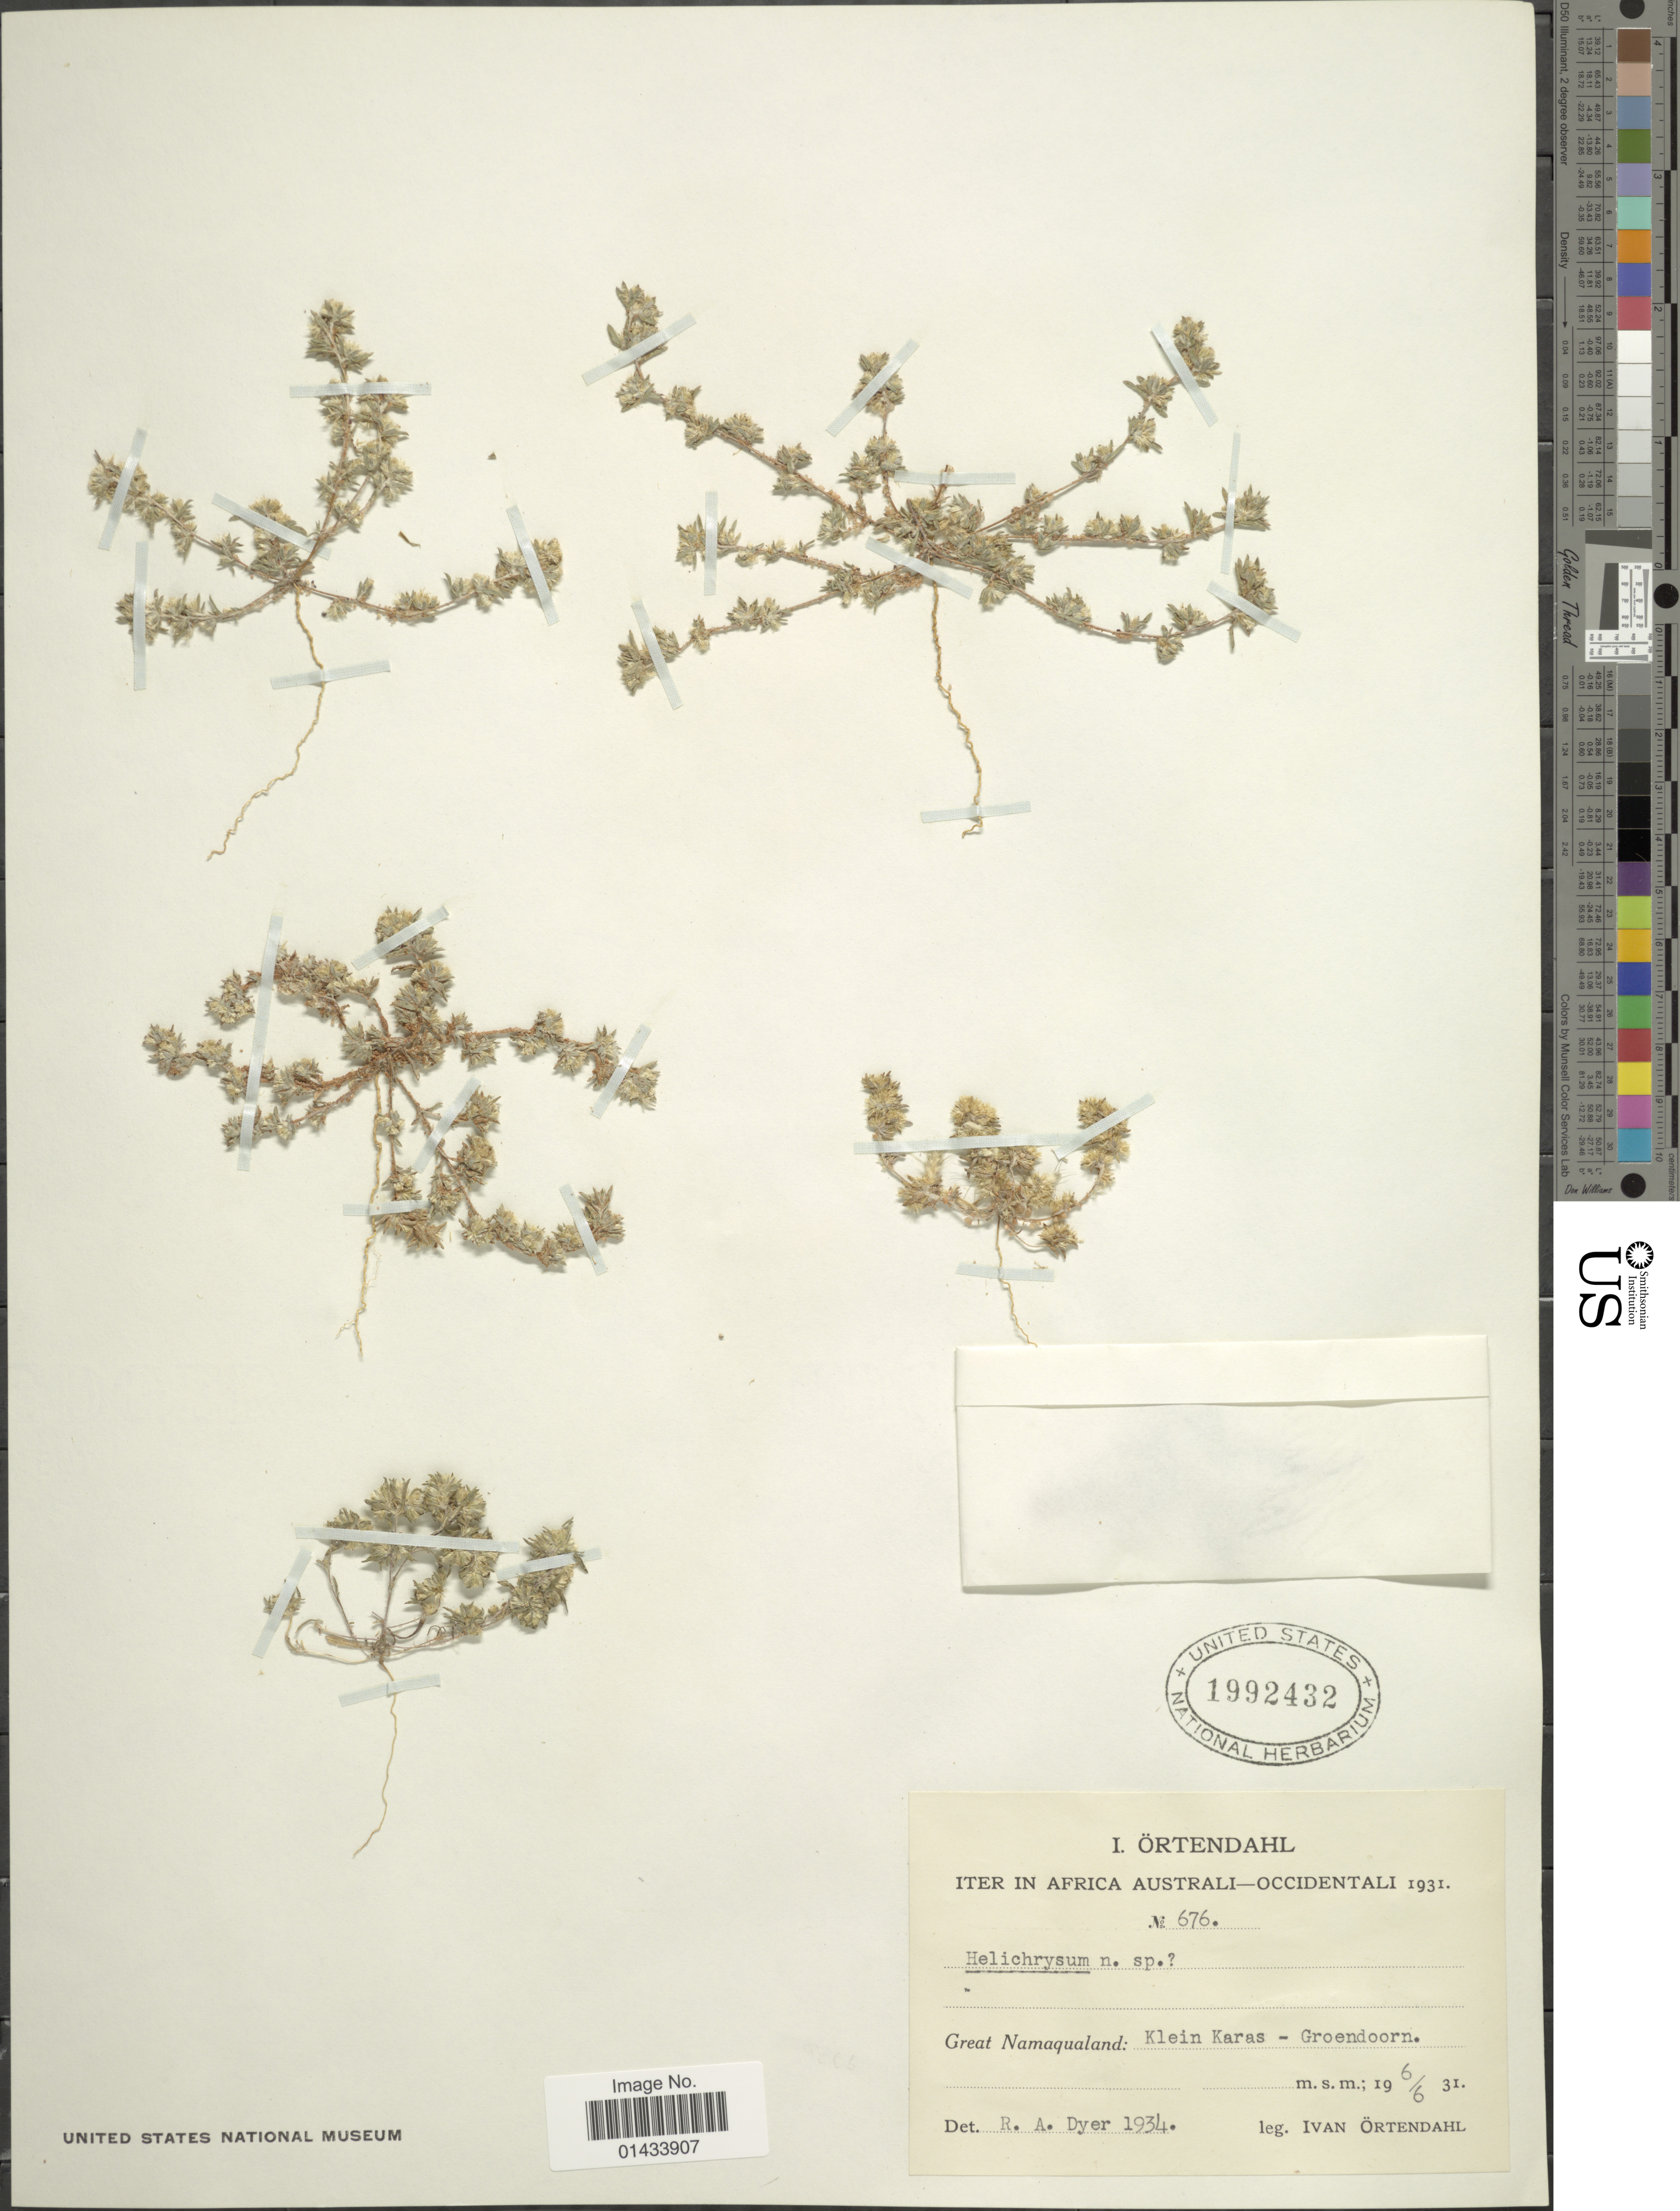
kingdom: Plantae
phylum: Tracheophyta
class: Magnoliopsida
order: Asterales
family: Asteraceae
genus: Helichrysum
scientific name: Helichrysum sp.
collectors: I. Ortendahl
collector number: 676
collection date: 1931-06-06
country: Namibia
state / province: Karas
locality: Africa Australi- Occidentali, Great Namaqualand: Klein Karas- Groendoorn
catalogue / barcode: US 1992432